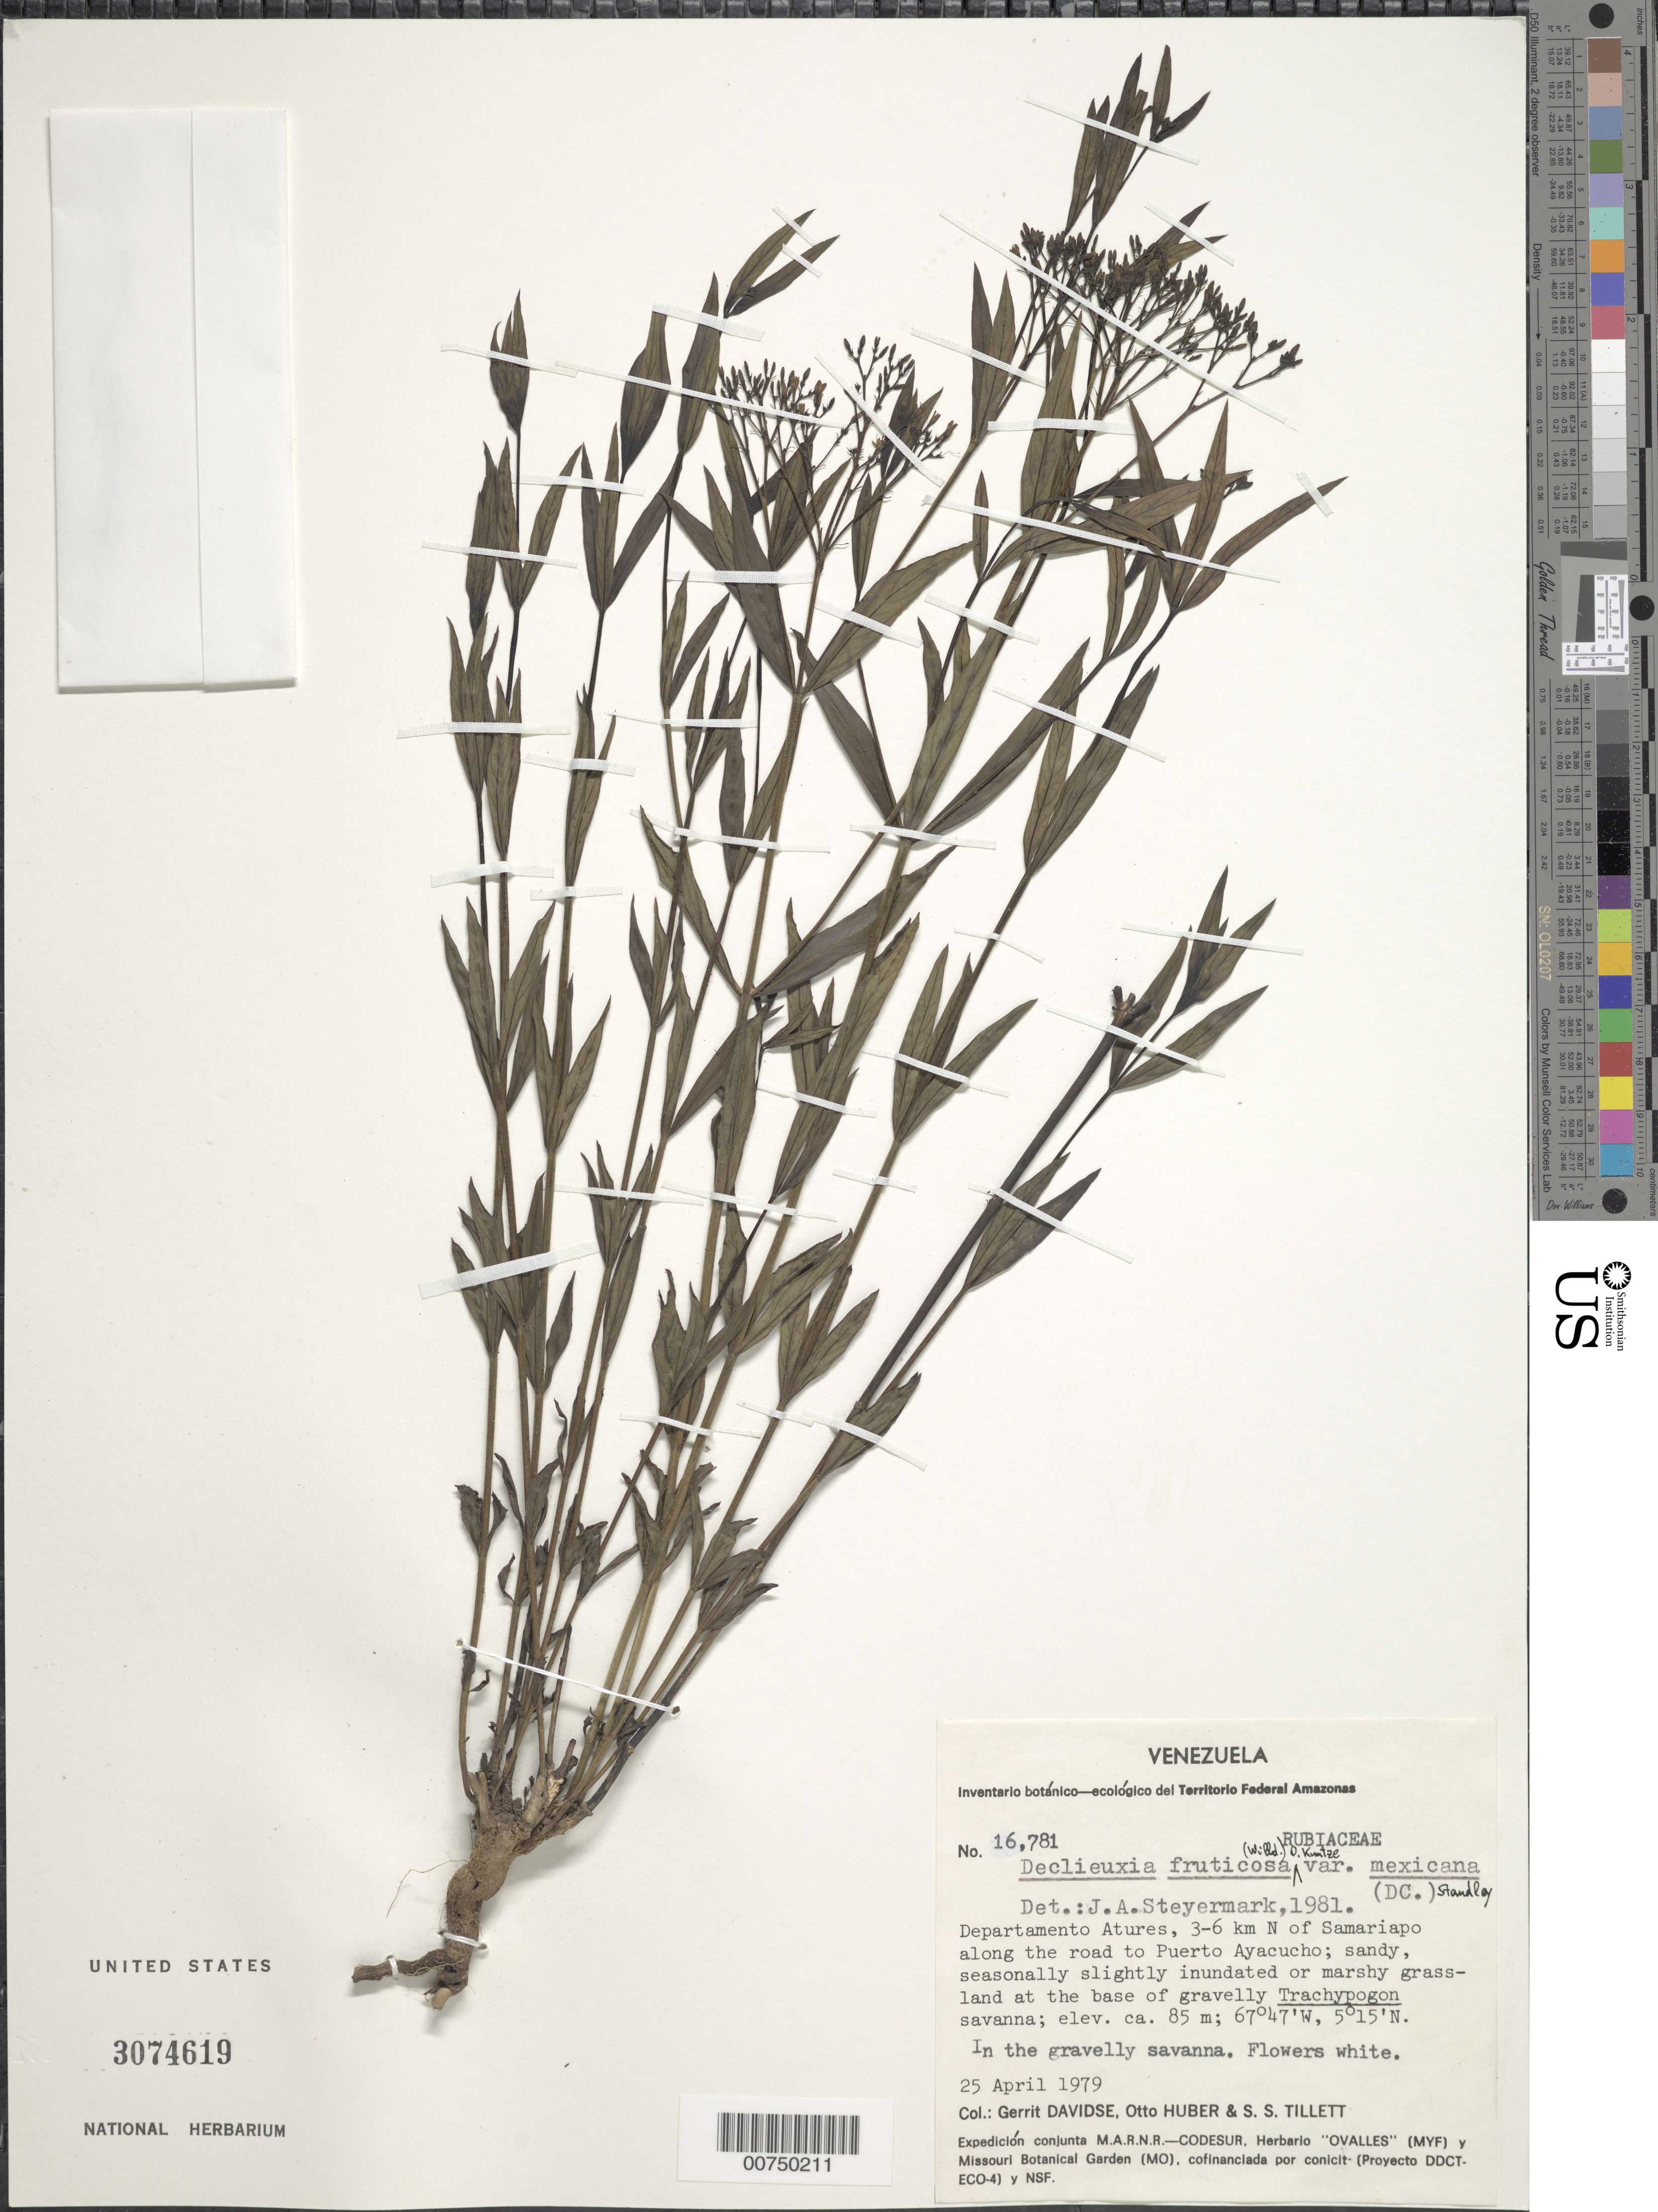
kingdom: Plantae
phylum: Tracheophyta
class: Magnoliopsida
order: Gentianales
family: Rubiaceae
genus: Declieuxia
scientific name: Declieuxia fruticosa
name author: (Willd. ex Roem. & Schult.) Kuntze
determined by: Steyermark, Julian A., (VEN)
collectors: G. Davidse, O. Huber & S. S. Tillett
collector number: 16781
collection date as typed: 25-Apr-79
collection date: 1979-04-25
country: Venezuela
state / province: Amazonas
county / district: Atures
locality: Samariapo, 3-6 km N of toward Puerto Ayacucho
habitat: Sandy, seasonally slightly inundated or marshy grassland at base of gravelly Trachypogon savanna; in the gravelly savanna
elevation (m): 85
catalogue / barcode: US 3074619